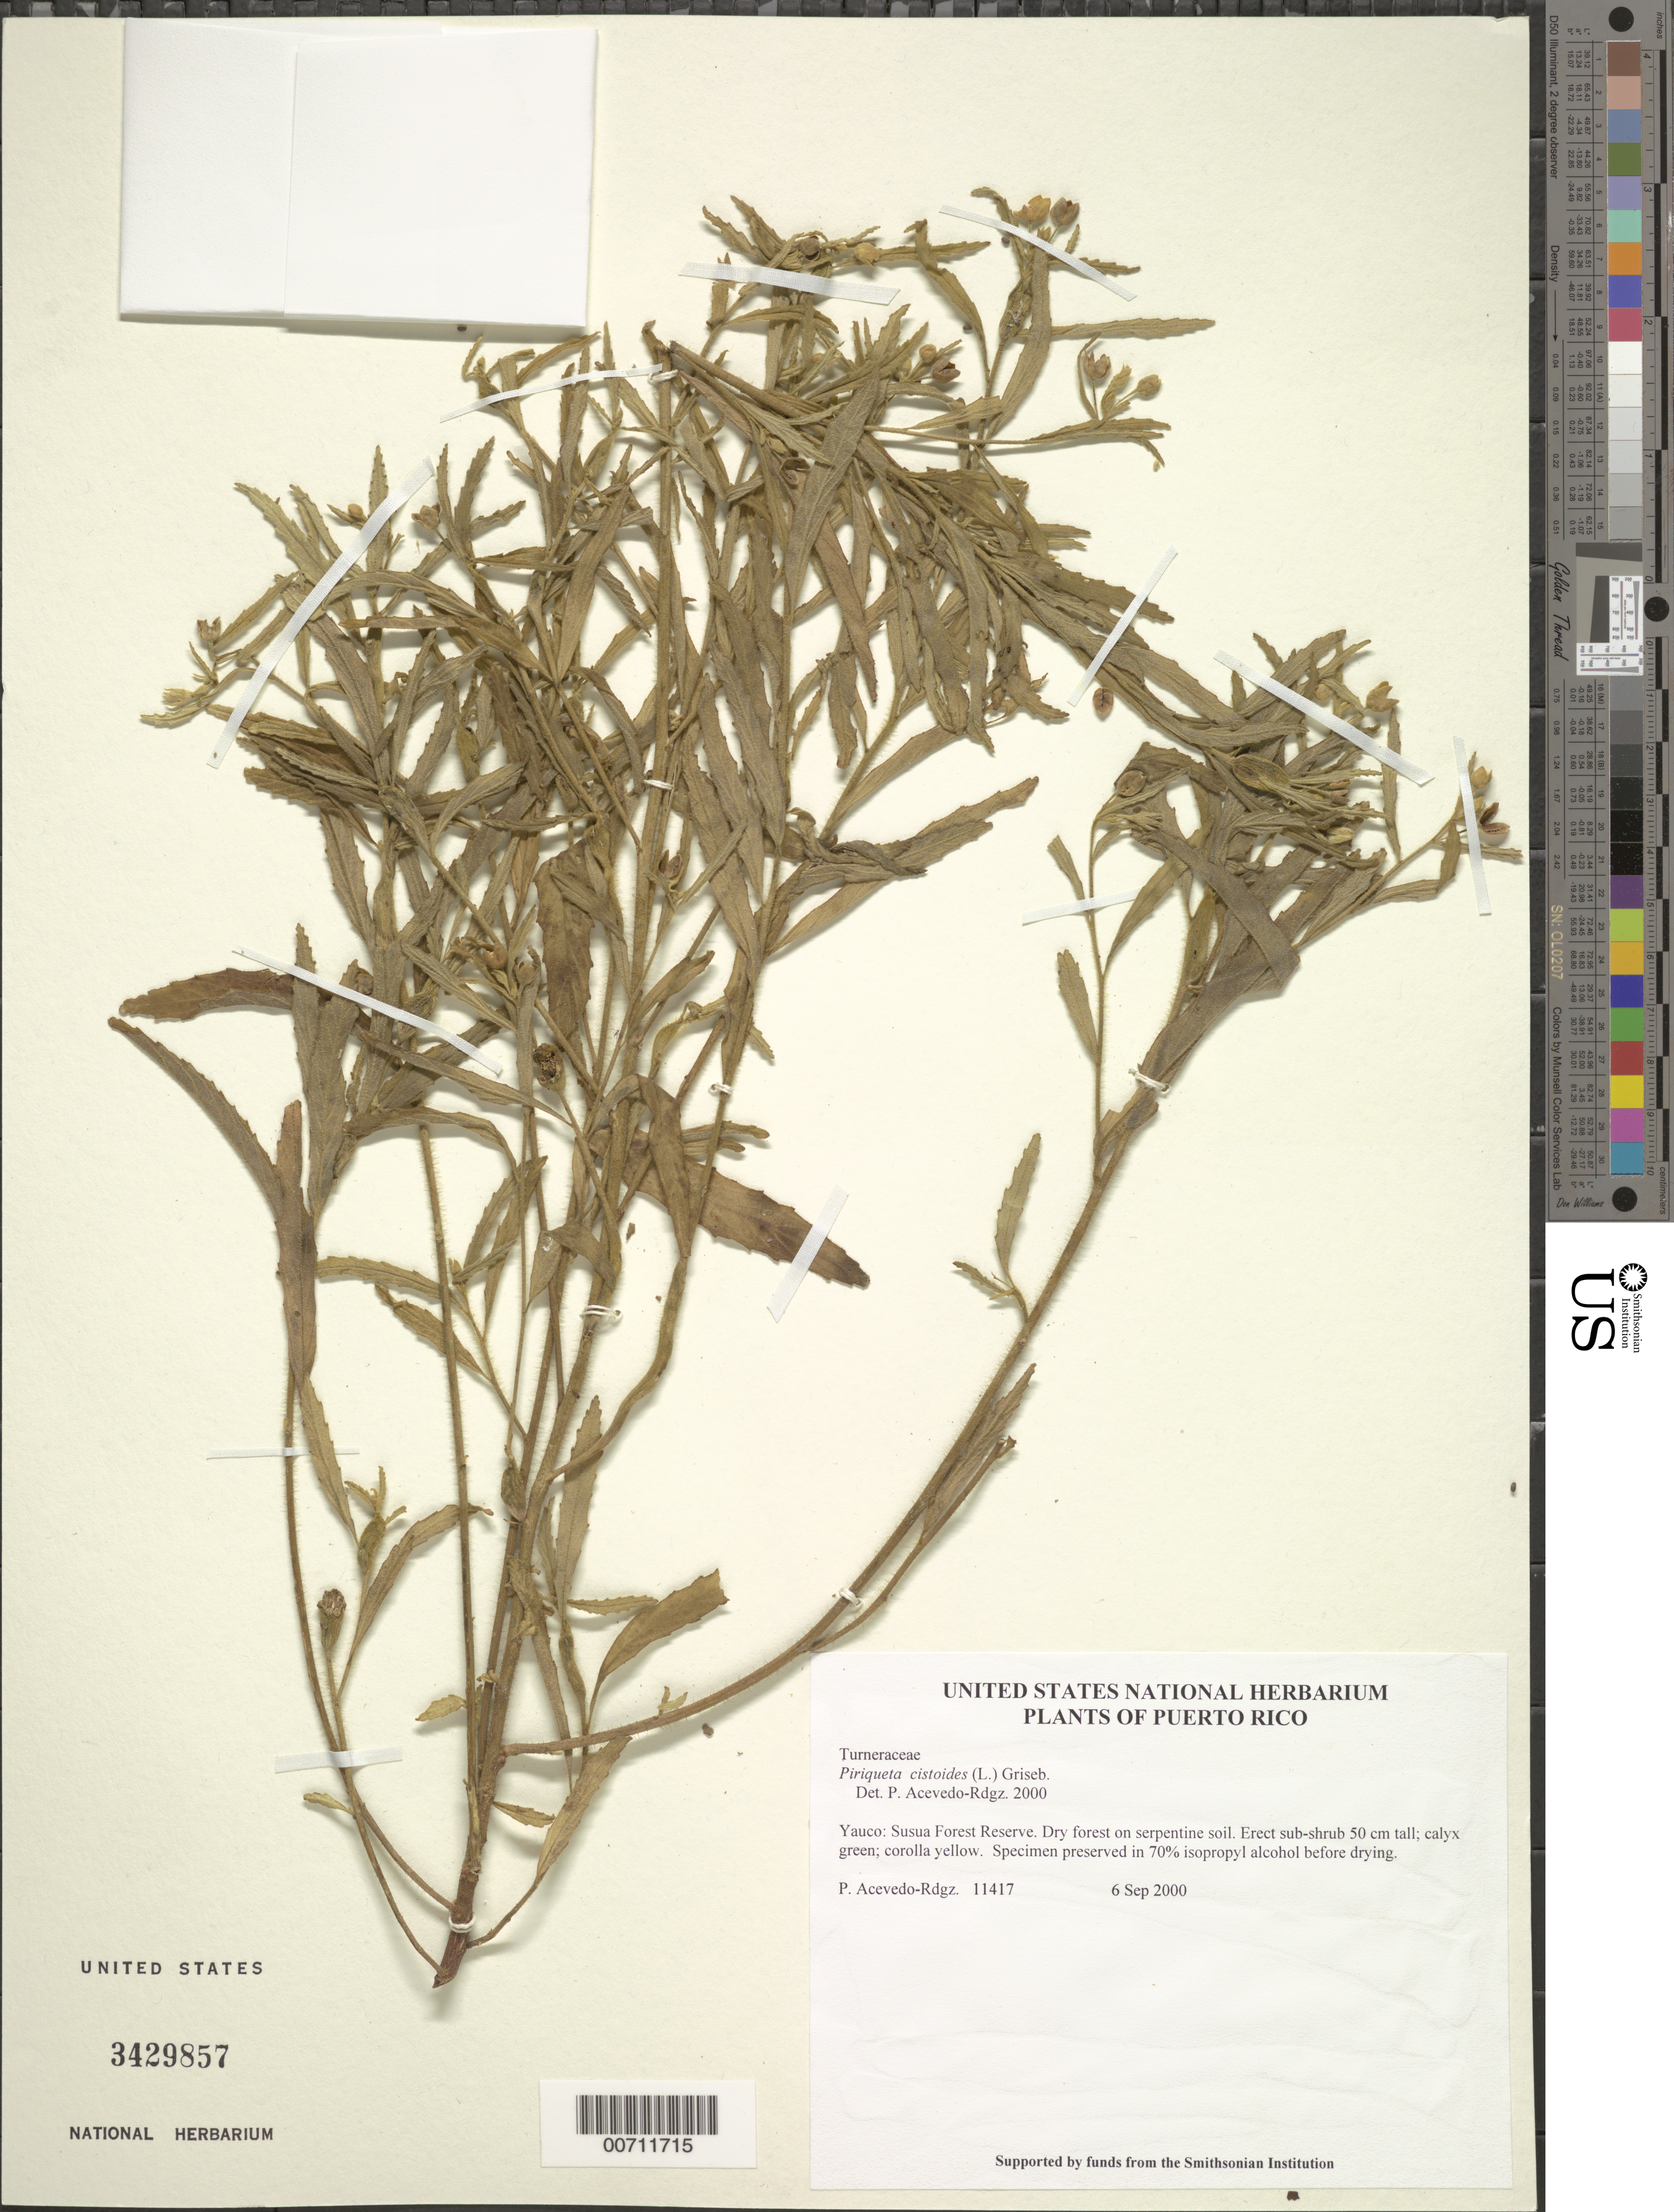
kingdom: Plantae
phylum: Tracheophyta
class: Magnoliopsida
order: Malpighiales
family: Turneraceae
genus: Piriqueta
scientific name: Piriqueta cistoides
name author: (L.) Griseb.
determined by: Acevedo-Rodríguez, P., (BOT), Smithsonian Institution - National Museum of Natural History (UNITED STATES)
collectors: P. Acevedo-Rodr.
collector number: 11417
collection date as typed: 06 Sep 2000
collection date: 2000-09-06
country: Puerto Rico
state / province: Yauco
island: Puerto Rico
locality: Yauco: Susua Forest Reserve.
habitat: Dry forest on serpentine soil.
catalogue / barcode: US 3429857